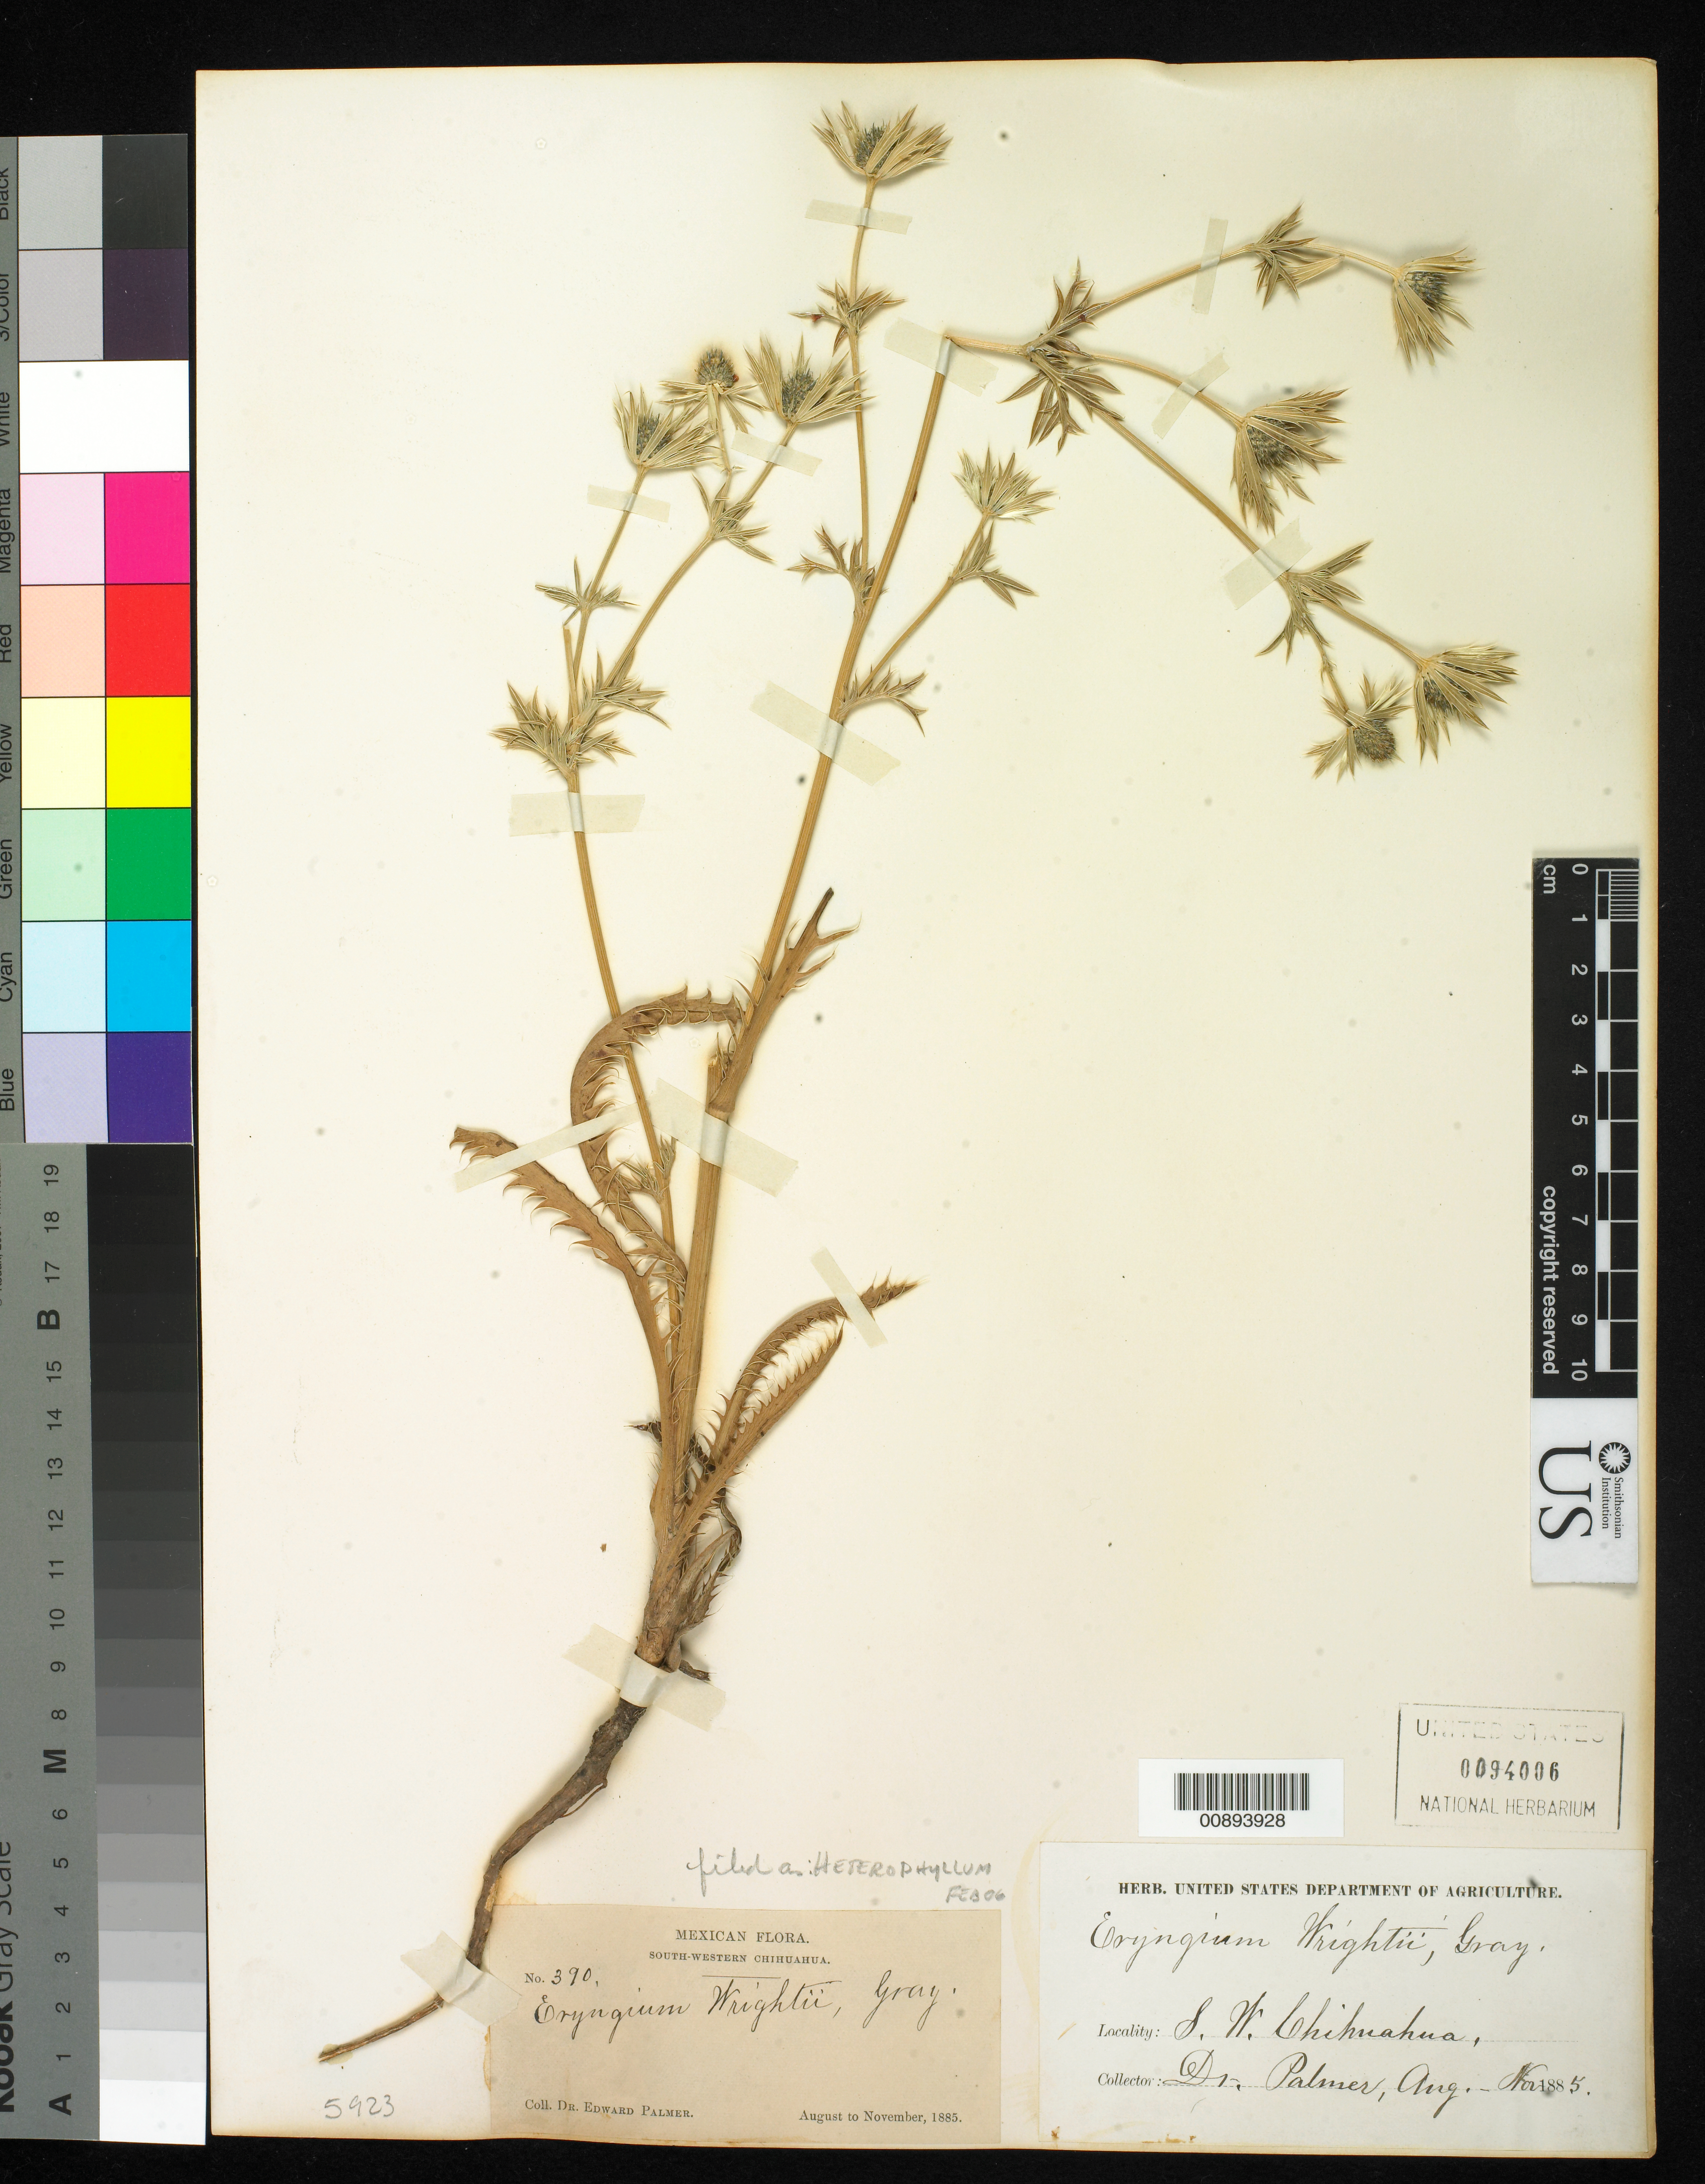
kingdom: Plantae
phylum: Tracheophyta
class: Magnoliopsida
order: Apiales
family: Apiaceae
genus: Eryngium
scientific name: Eryngium heterophyllum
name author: Engelm.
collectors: E. Palmer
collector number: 390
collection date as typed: Aug 1885 to -- Nov 1885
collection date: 1885-08/1885-11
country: Mexico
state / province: Chihuahua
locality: South-Western Chihuahua.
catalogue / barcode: US 94006